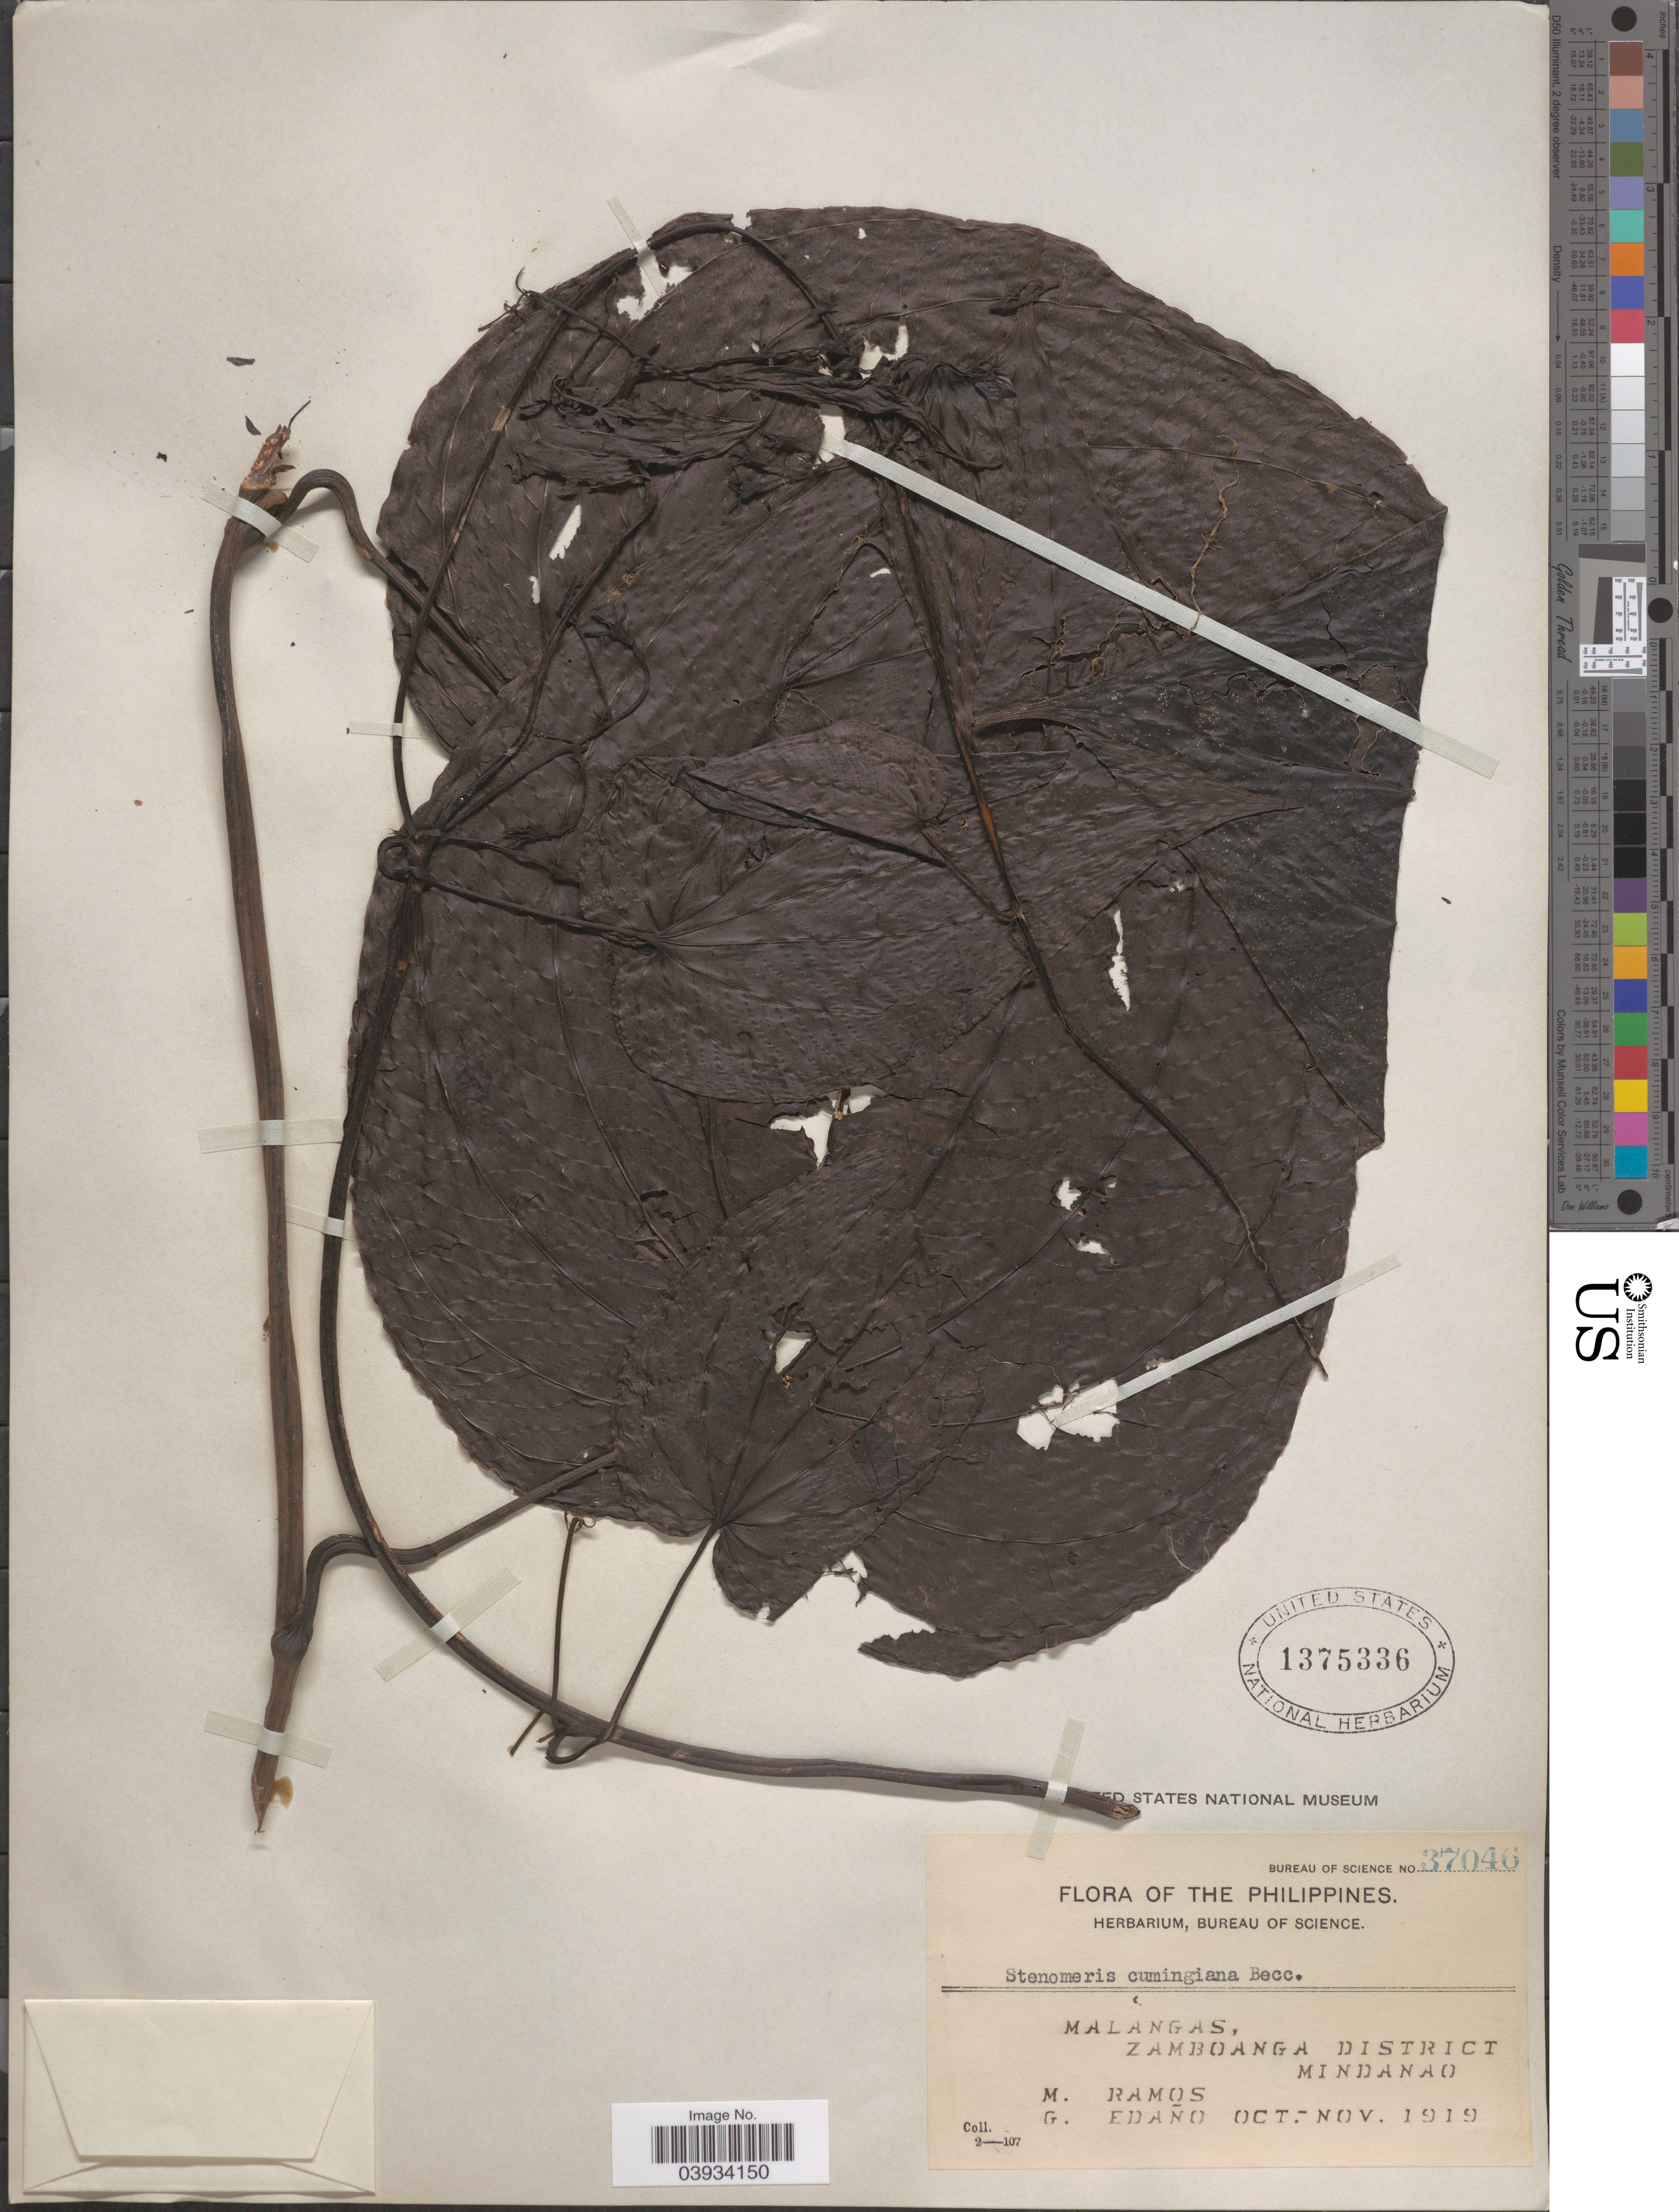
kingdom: Plantae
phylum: Tracheophyta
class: Liliopsida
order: Dioscoreales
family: Dioscoreaceae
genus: Stenomeris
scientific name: Stenomeris cumingiana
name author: Becc.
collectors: M. Ramos & G. Edaño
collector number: Bureau of Science 37046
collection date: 1919-10/1919-11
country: Philippines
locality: Malangas, Zamboanga District. Mindanao.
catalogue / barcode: US 1375336